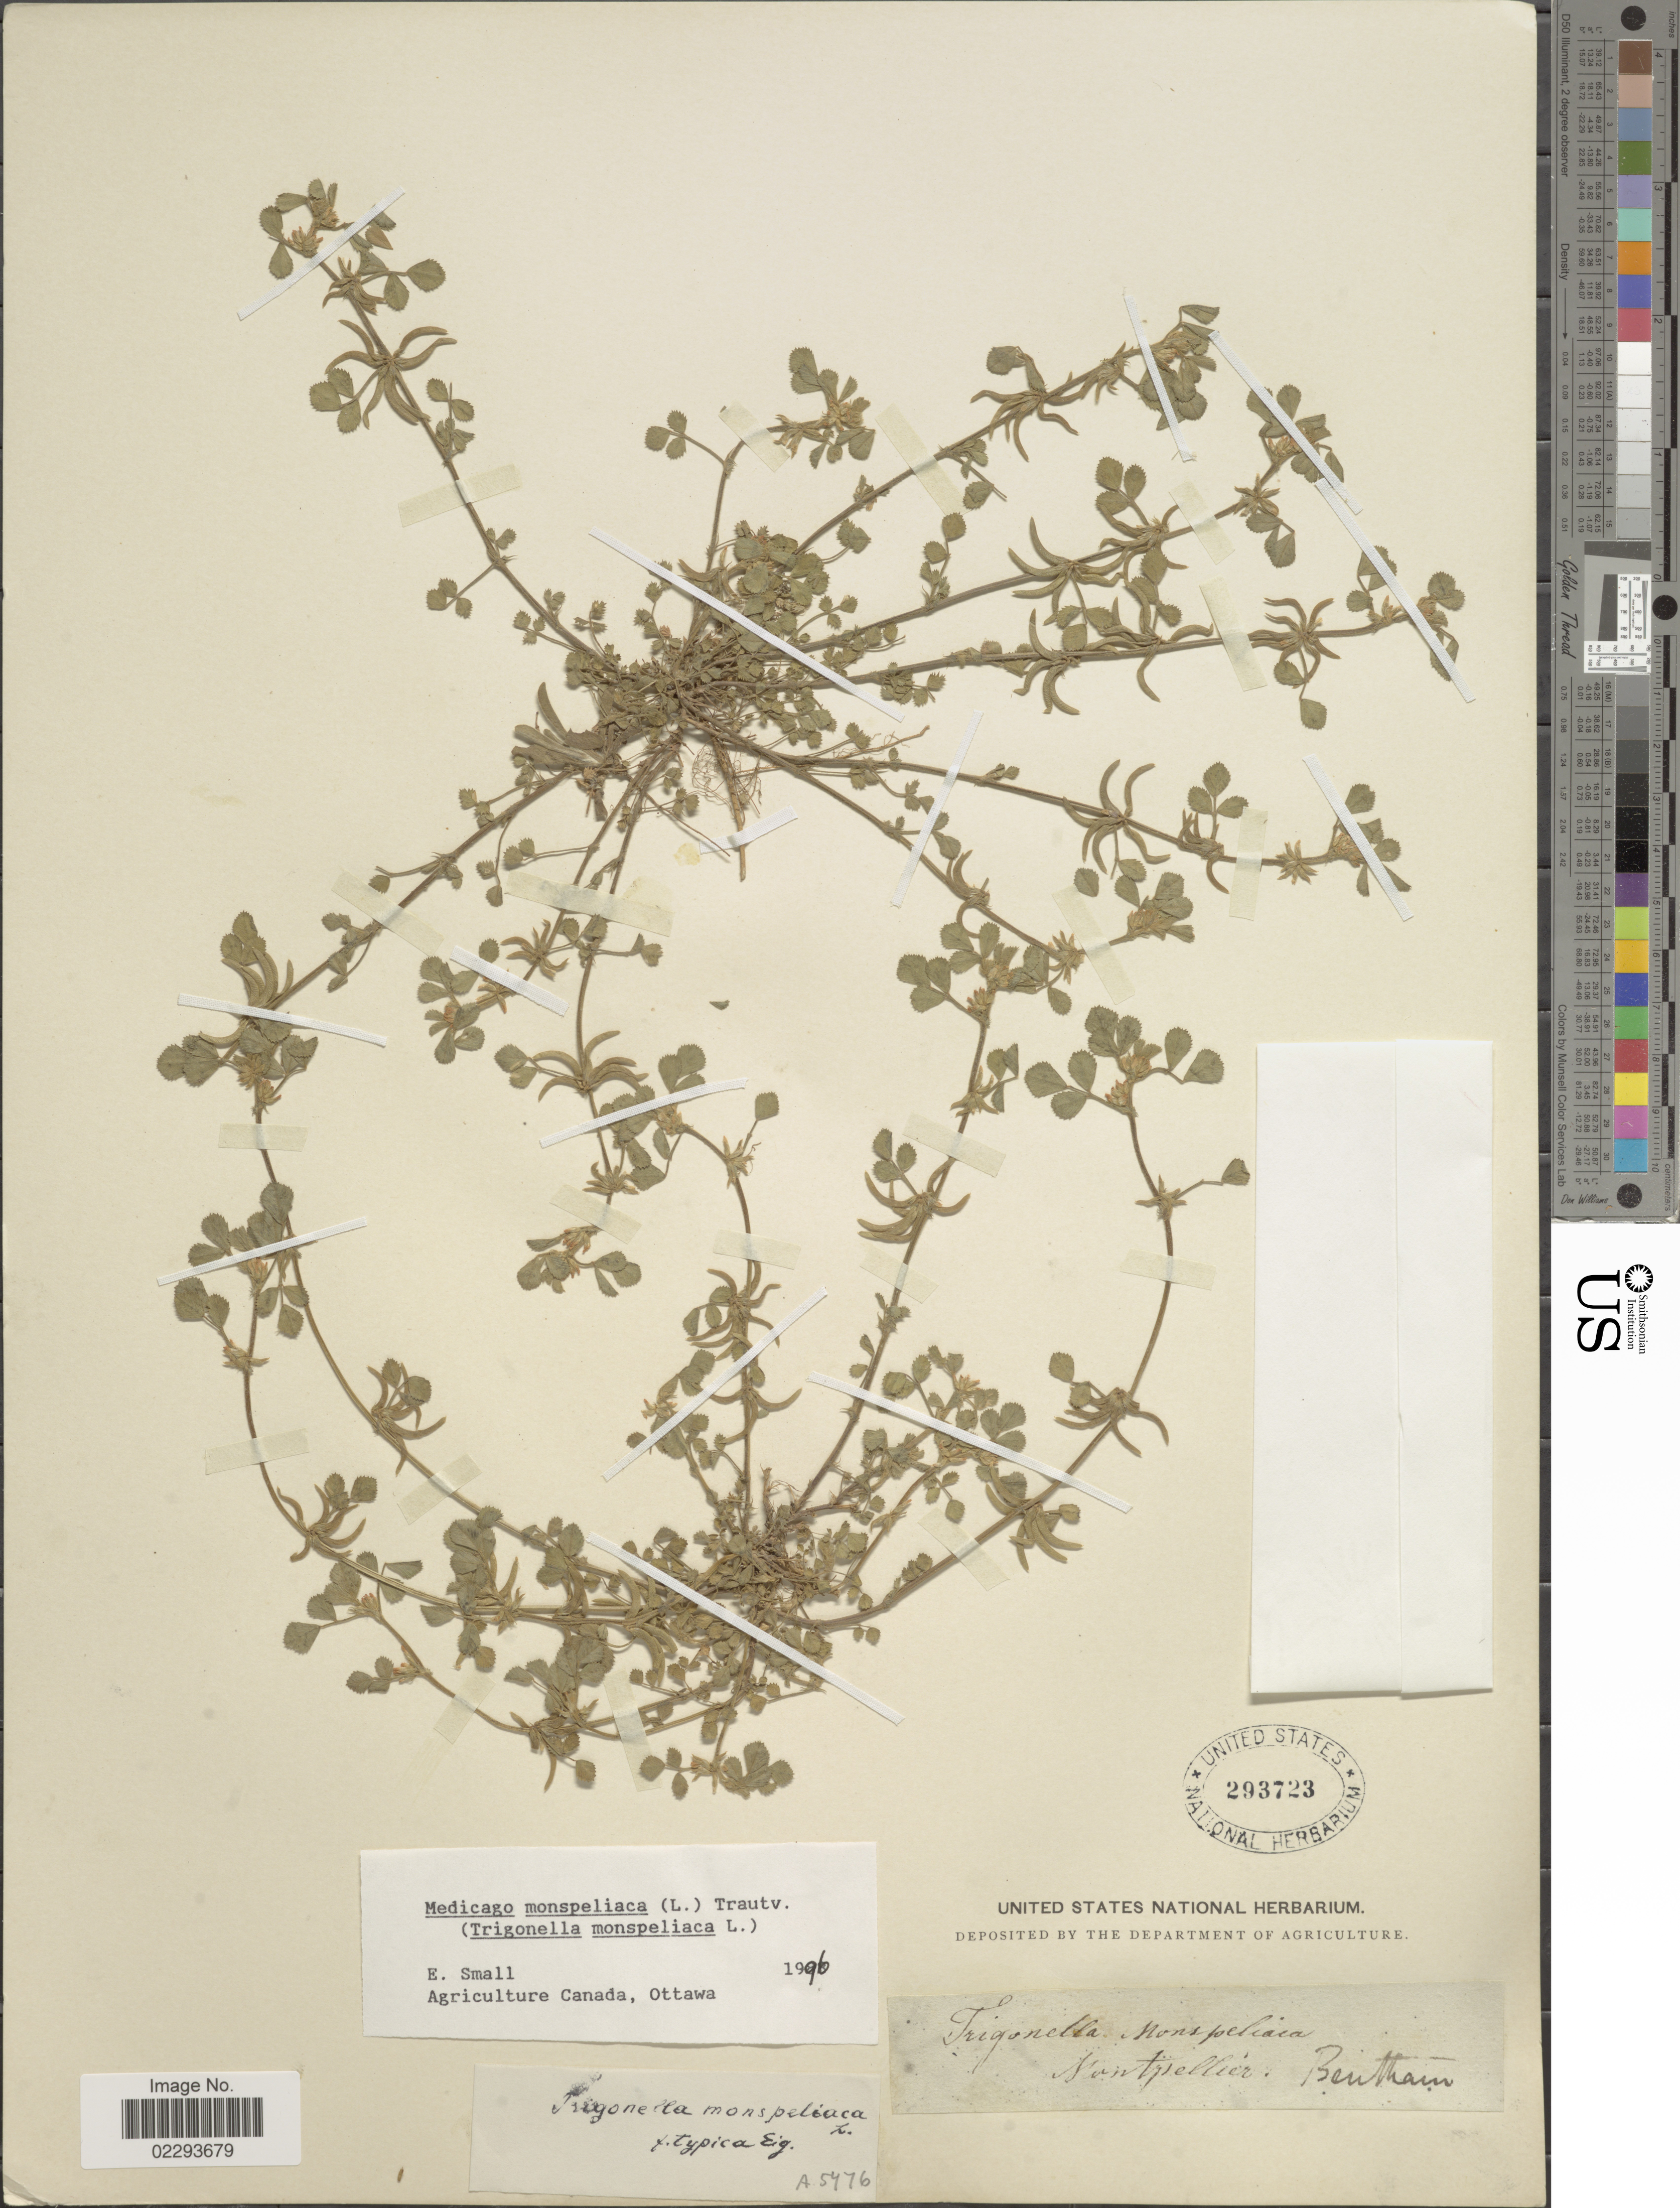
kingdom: Plantae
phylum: Tracheophyta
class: Magnoliopsida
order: Fabales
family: Fabaceae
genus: Medicago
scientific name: Medicago monspeliaca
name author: (L.) Trautv.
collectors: -. Bentham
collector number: A 5476?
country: France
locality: Montpellier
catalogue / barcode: US 293723